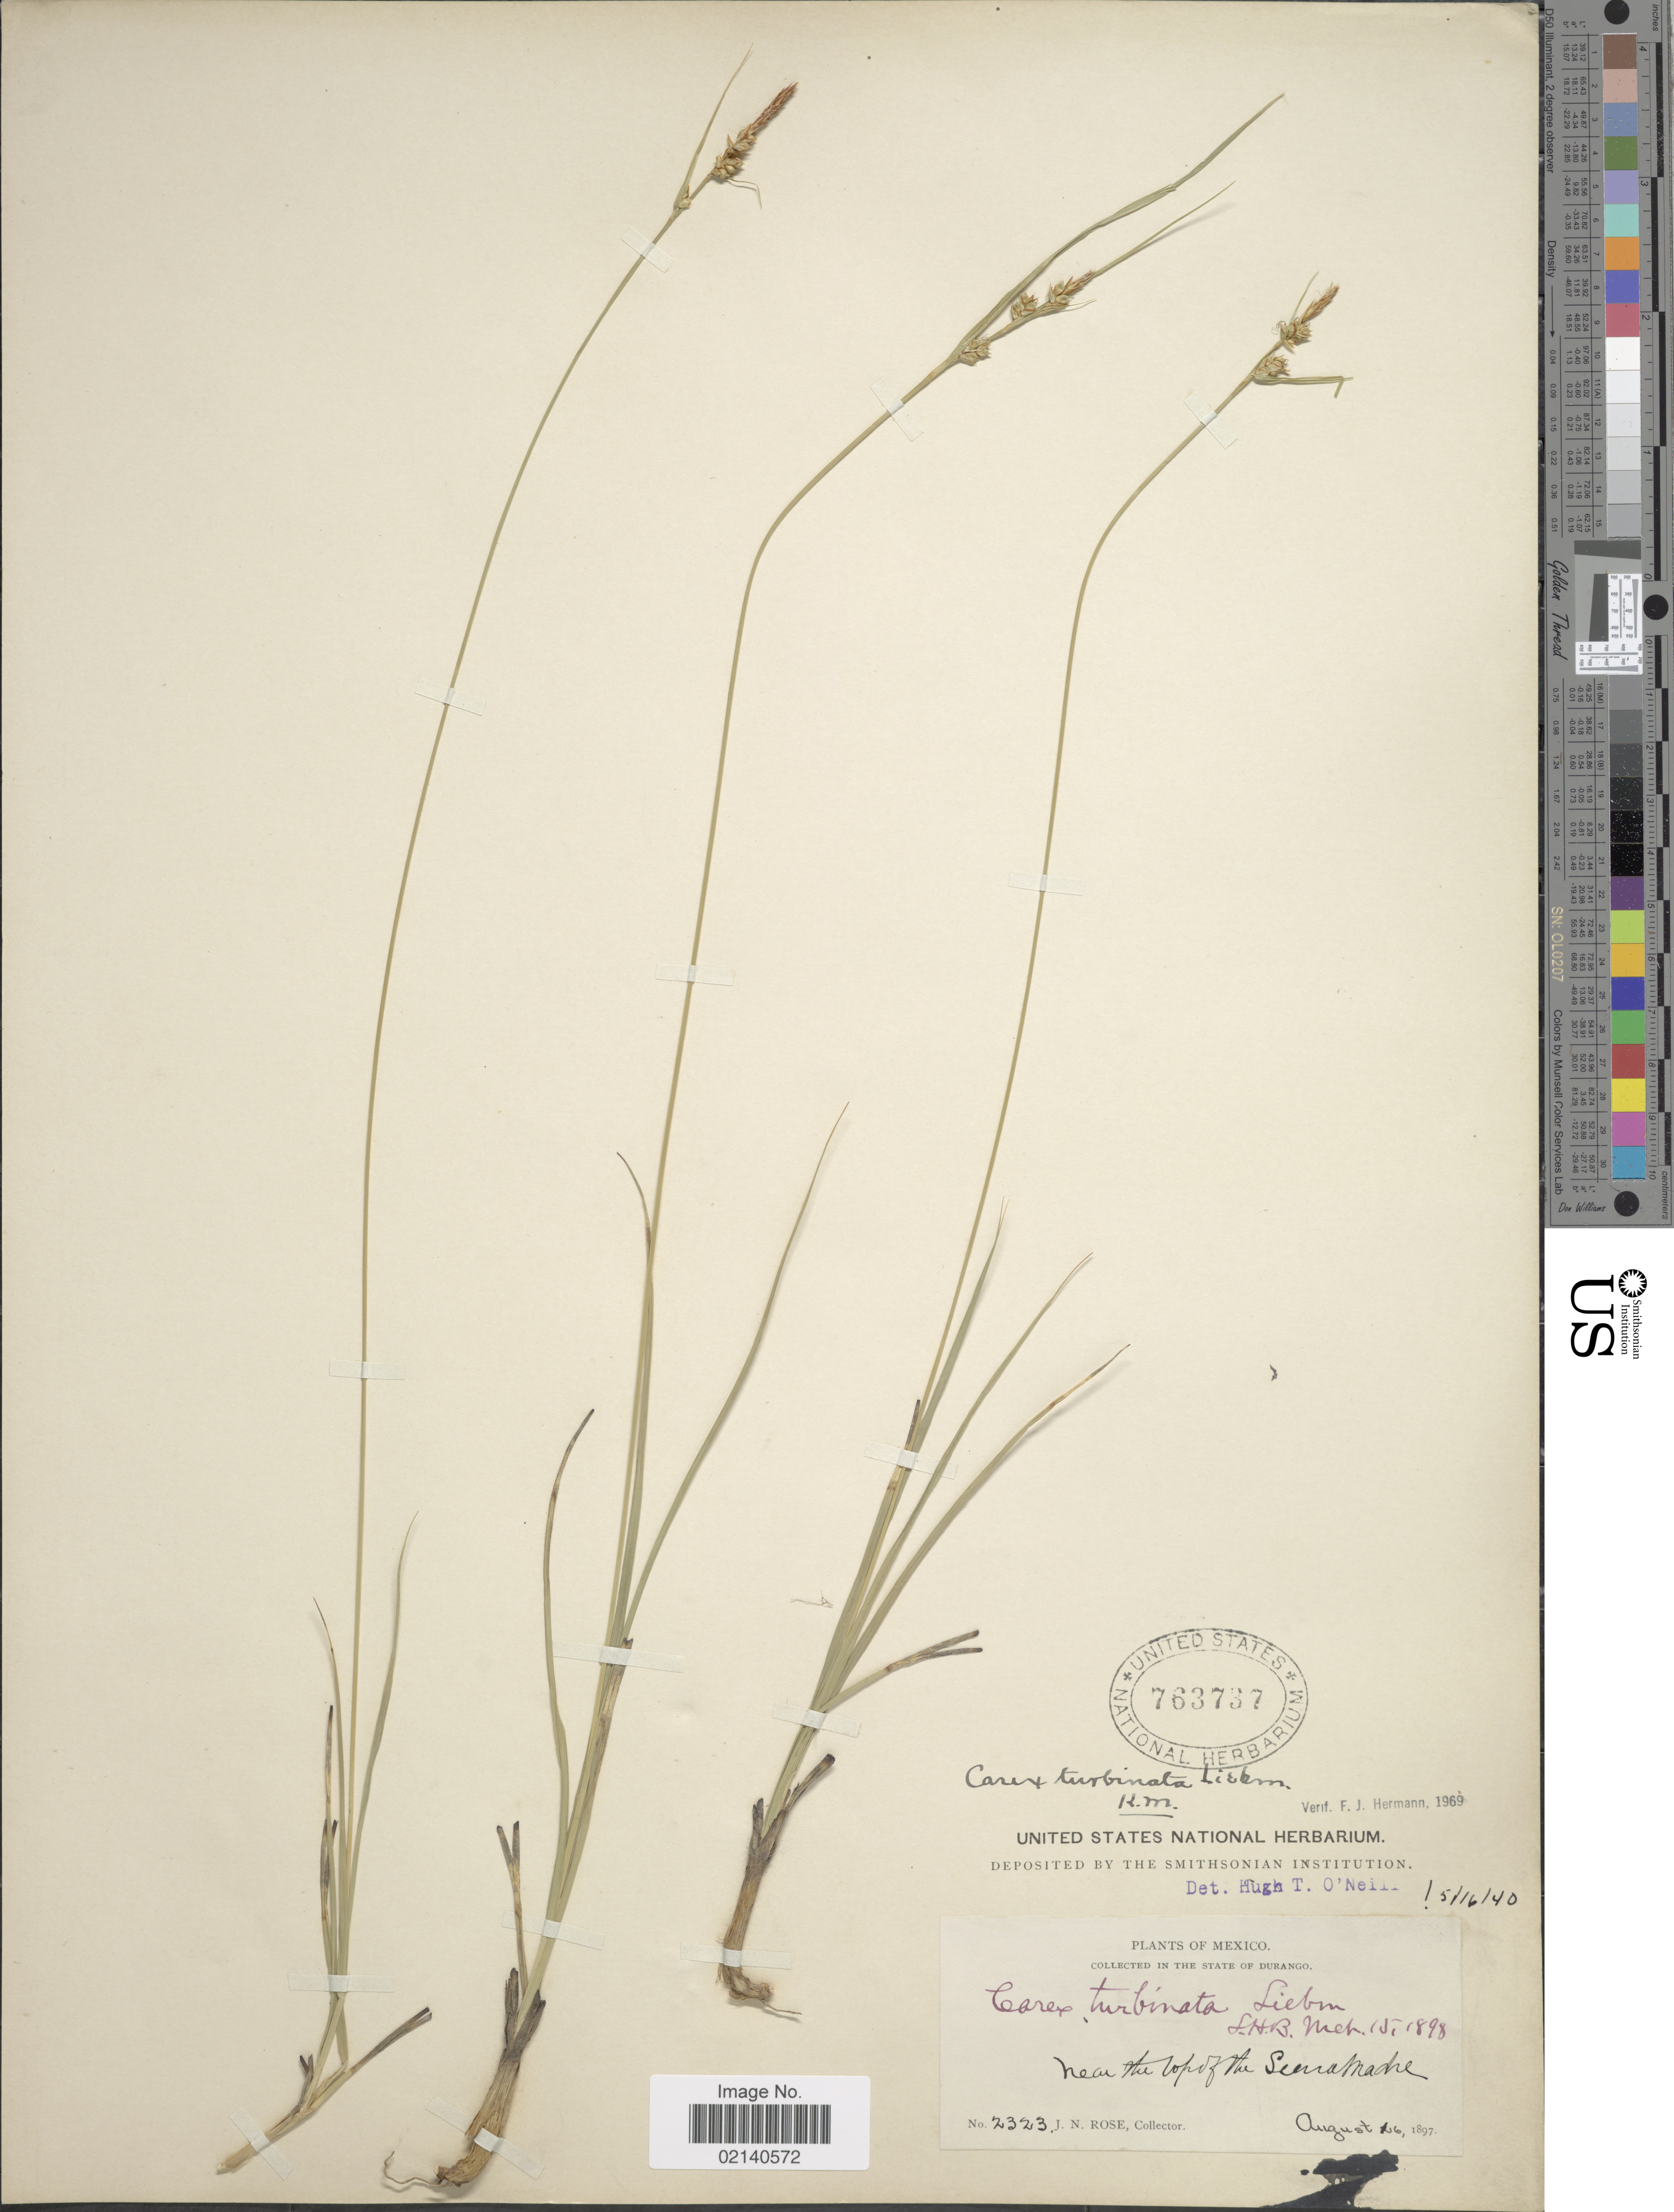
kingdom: Plantae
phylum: Tracheophyta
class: Liliopsida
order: Poales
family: Cyperaceae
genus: Carex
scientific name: Carex turbinata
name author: Liebm.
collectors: J. N. Rose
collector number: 2323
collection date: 1897-08-16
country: Mexico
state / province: Durango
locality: Near the top of the Sierra Madre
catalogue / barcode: US 763737